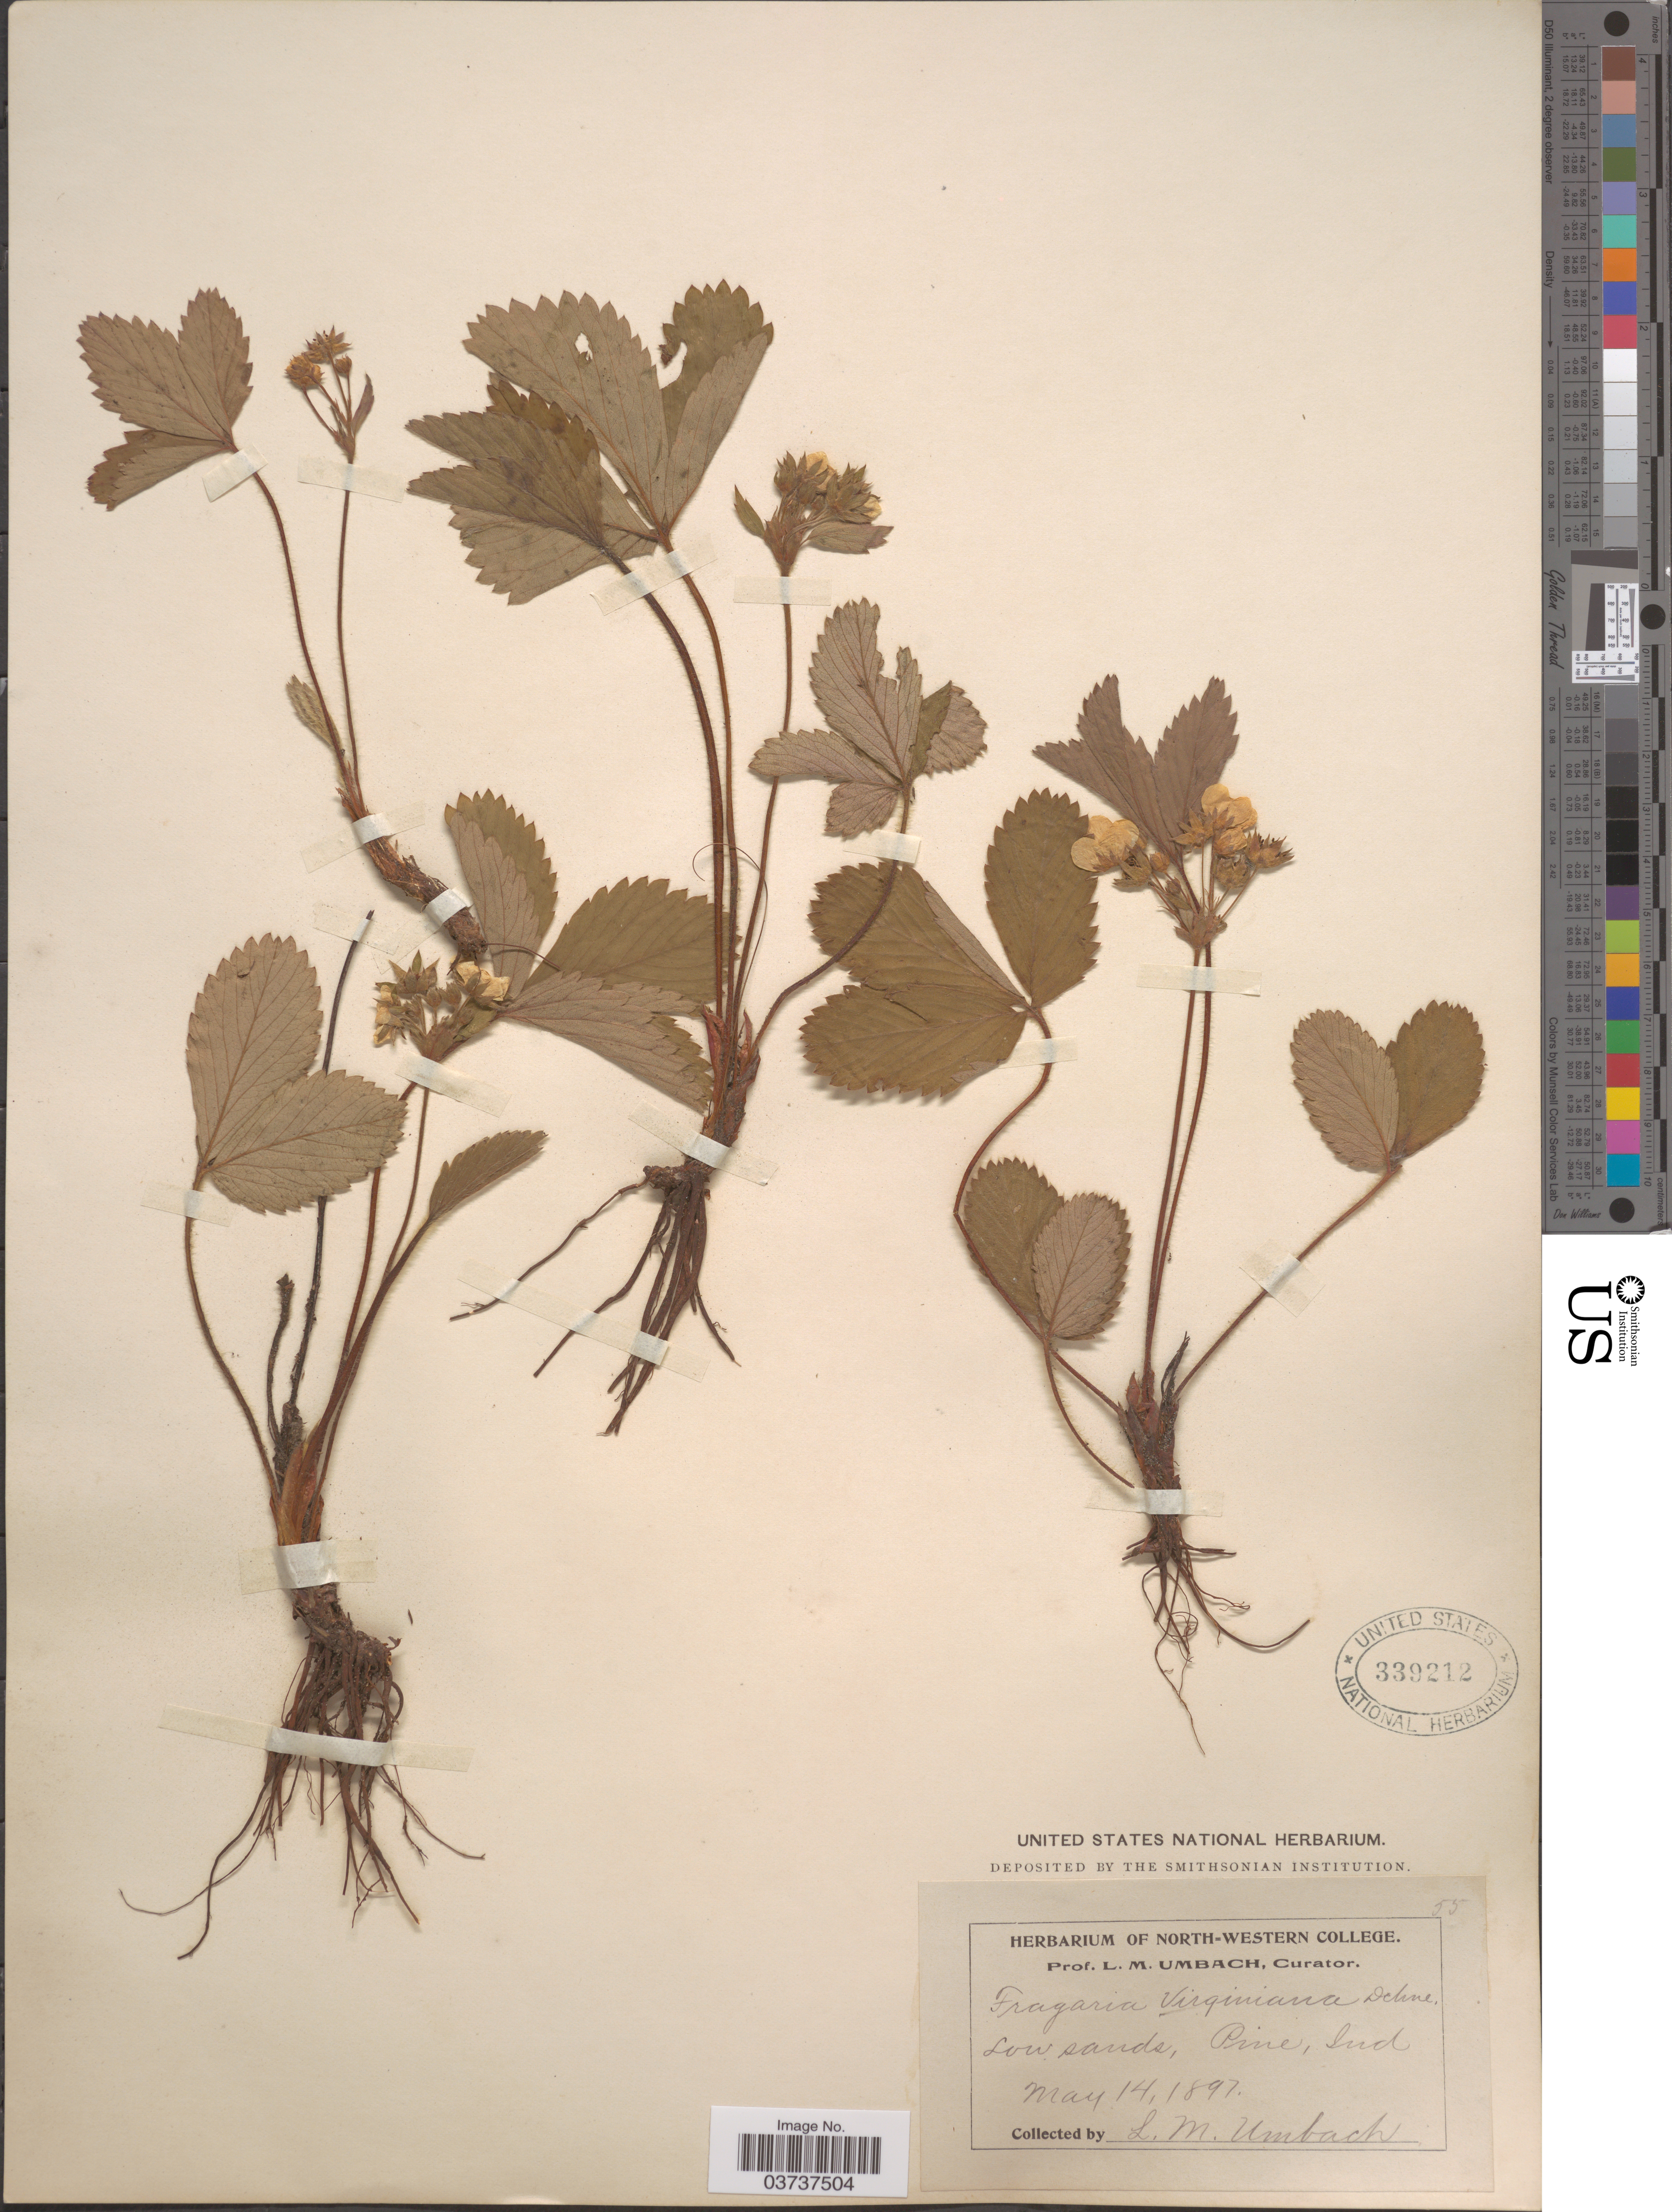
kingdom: Plantae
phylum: Tracheophyta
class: Magnoliopsida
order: Rosales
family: Rosaceae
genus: Fragaria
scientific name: Fragaria virginiana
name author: Mill.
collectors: L. M. Umbach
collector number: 55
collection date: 1897-05-14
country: United States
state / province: Indiana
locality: Pine.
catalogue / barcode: US 339212